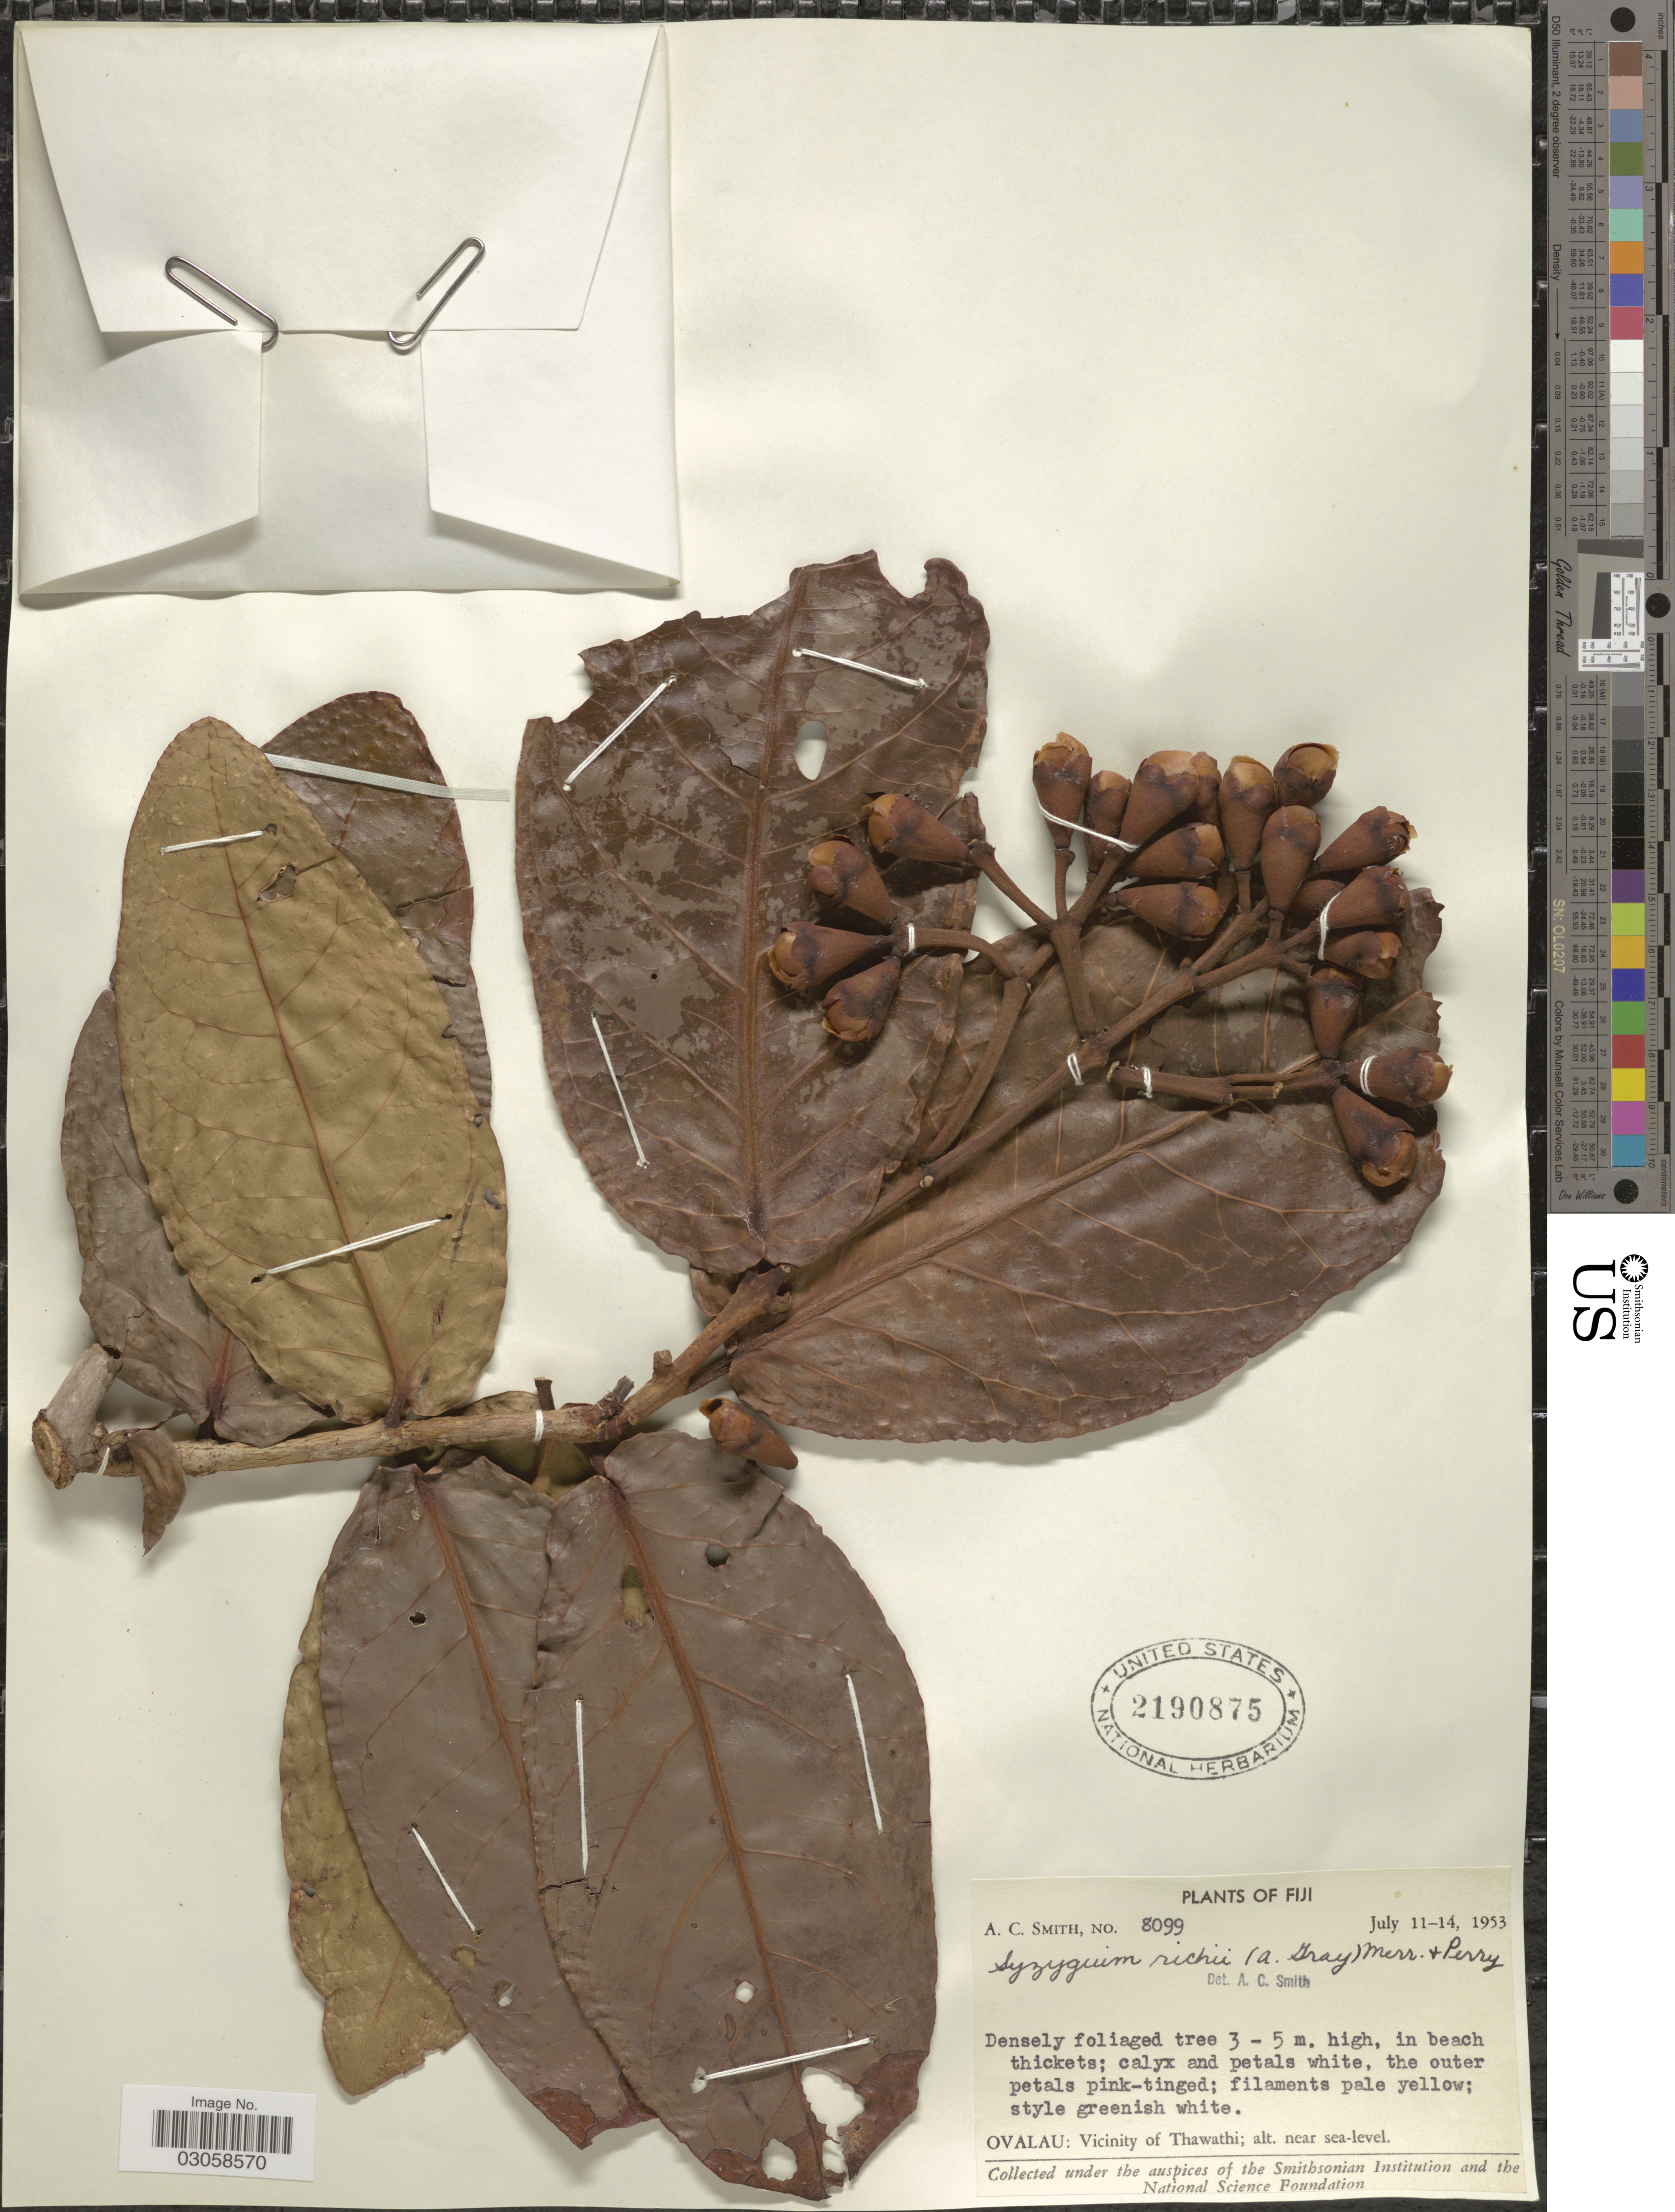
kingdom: Plantae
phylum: Tracheophyta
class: Magnoliopsida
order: Myrtales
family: Myrtaceae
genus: Syzygium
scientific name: Syzygium richii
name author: (A. Gray) Merr. & L.M. Perry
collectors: A. C. Smith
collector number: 8099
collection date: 1953-07-11/1953-07-14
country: Fiji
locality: Ovalau: Vicinity of Thawathi.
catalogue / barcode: US 2190875